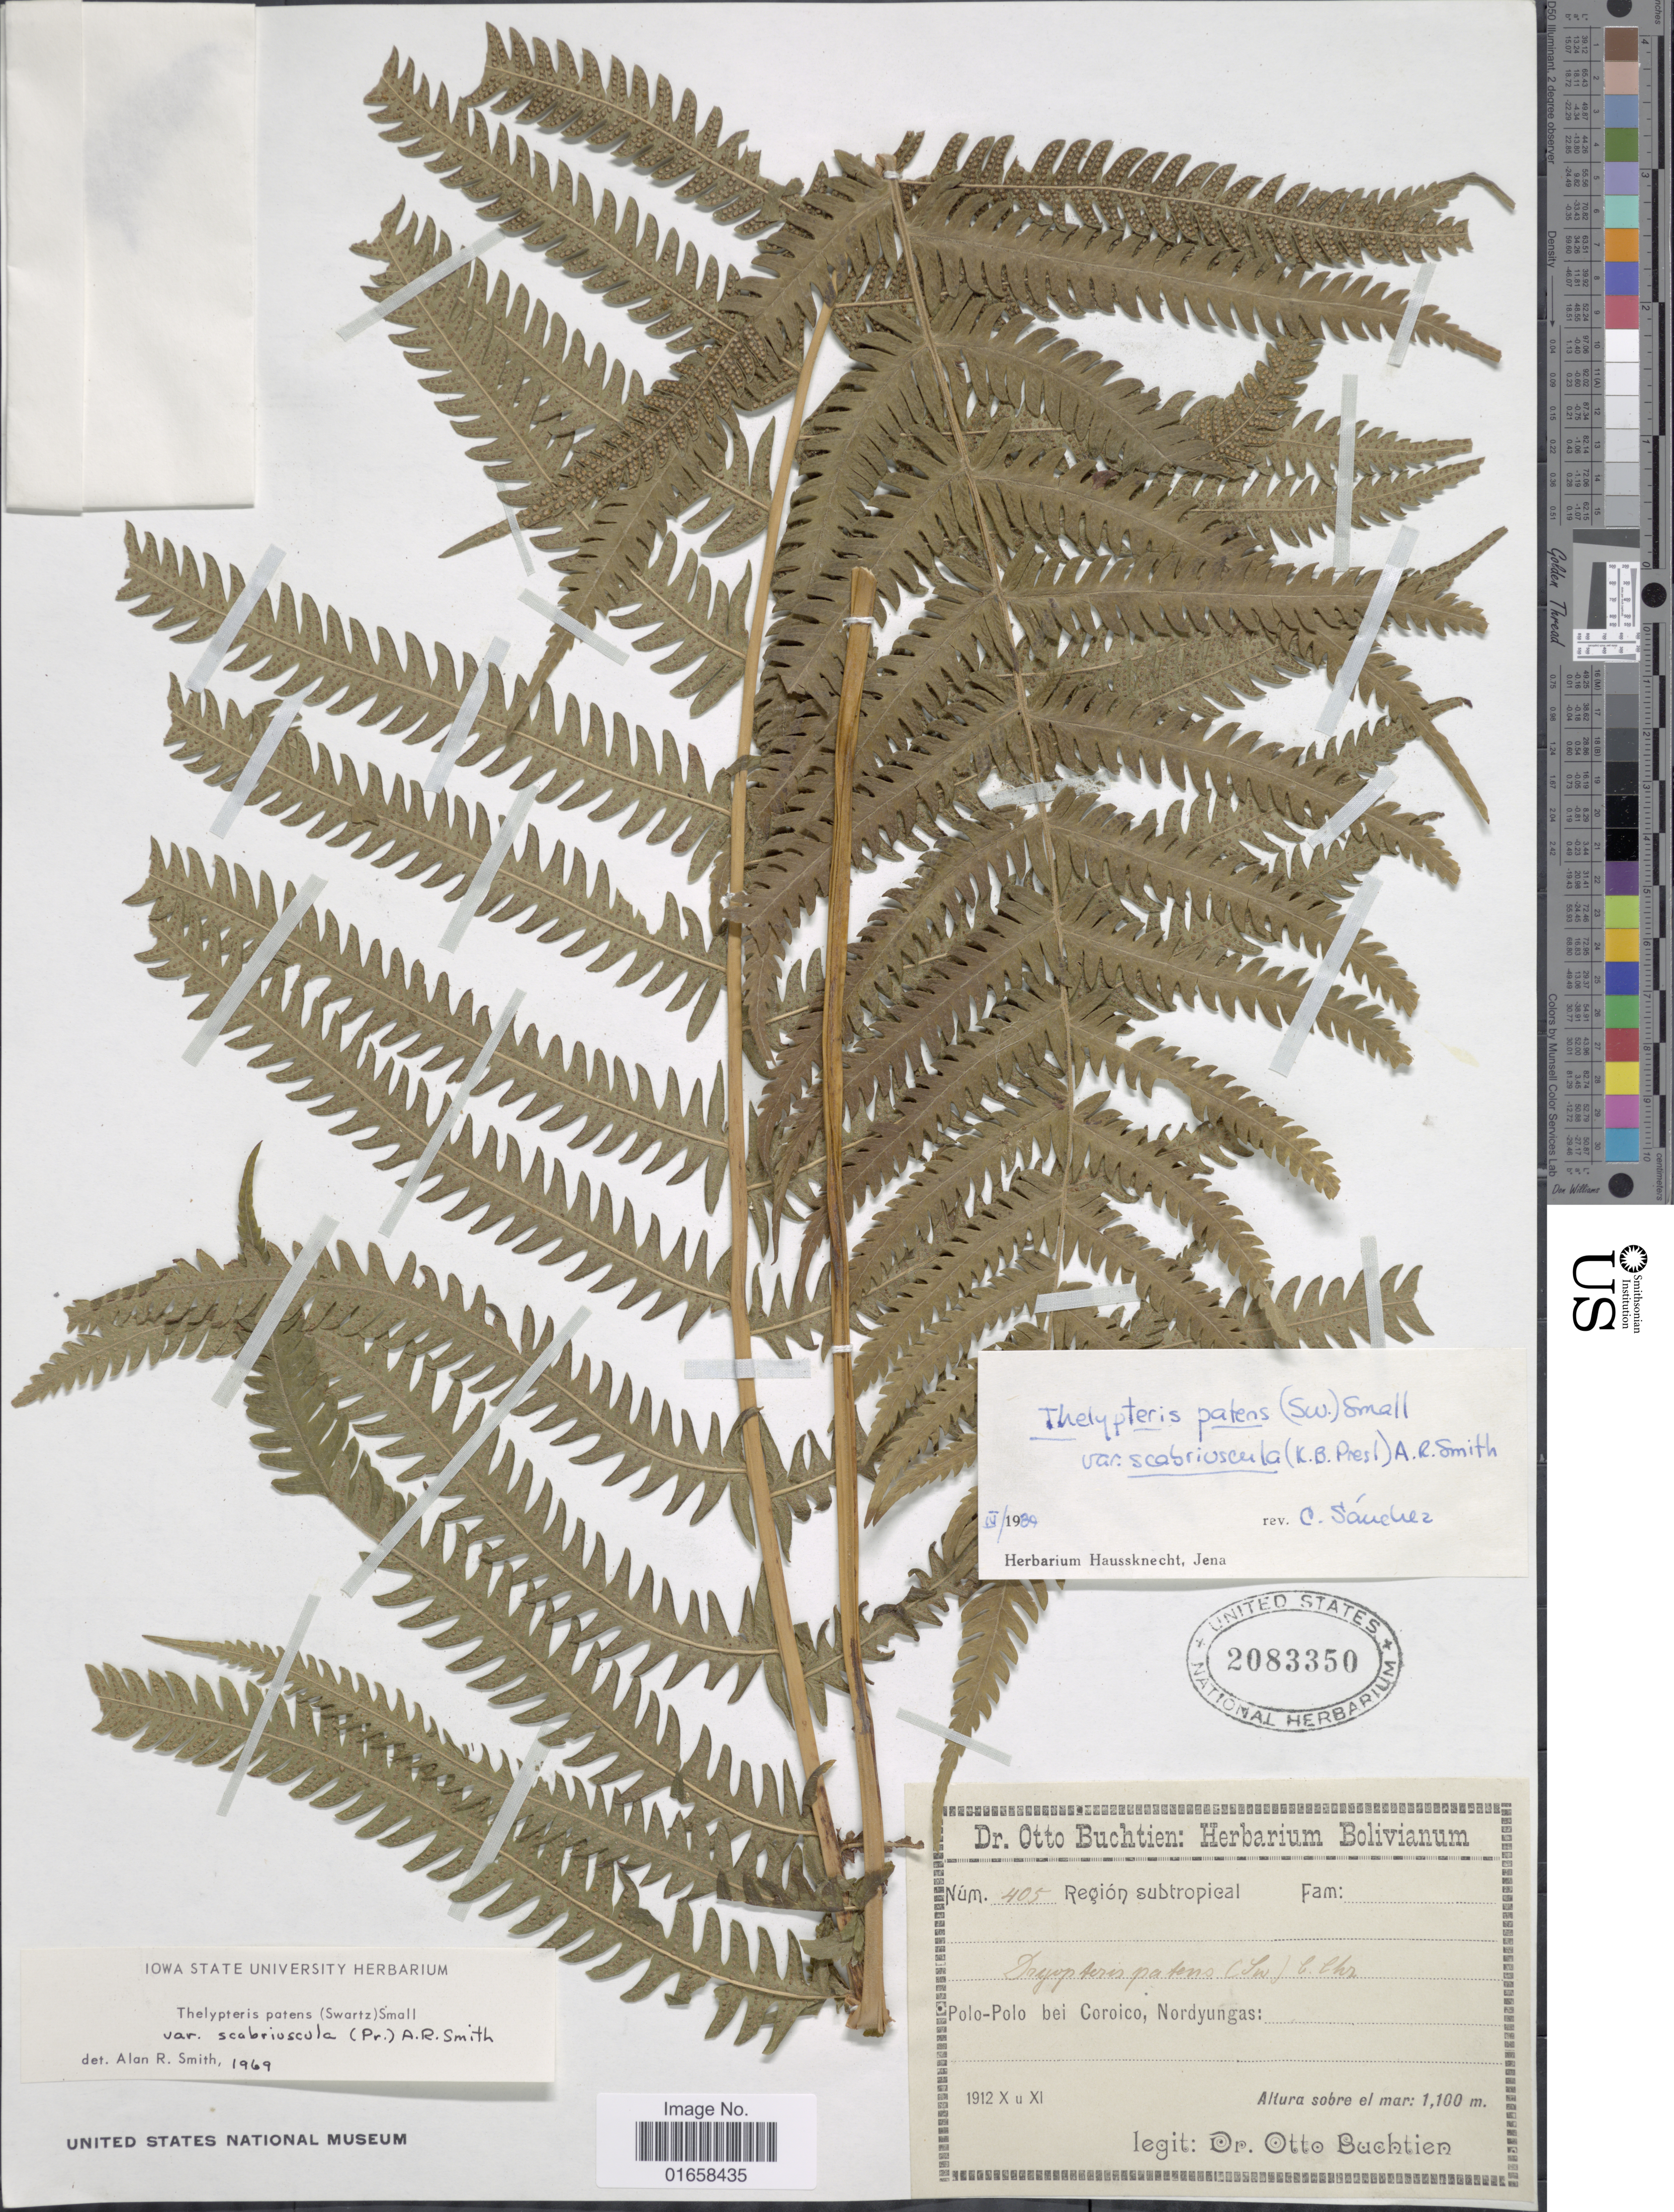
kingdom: Plantae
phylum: Tracheophyta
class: Polypodiopsida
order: Polypodiales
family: Thelypteridaceae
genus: Christella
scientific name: Christella patens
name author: (Sw.) Holttum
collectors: O. Buchtien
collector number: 405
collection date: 1912-10/1912-11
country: Bolivia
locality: Region subtropical. Polo-Polo bei Coroici, Nordyungas.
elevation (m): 1100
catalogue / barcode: US 2083350